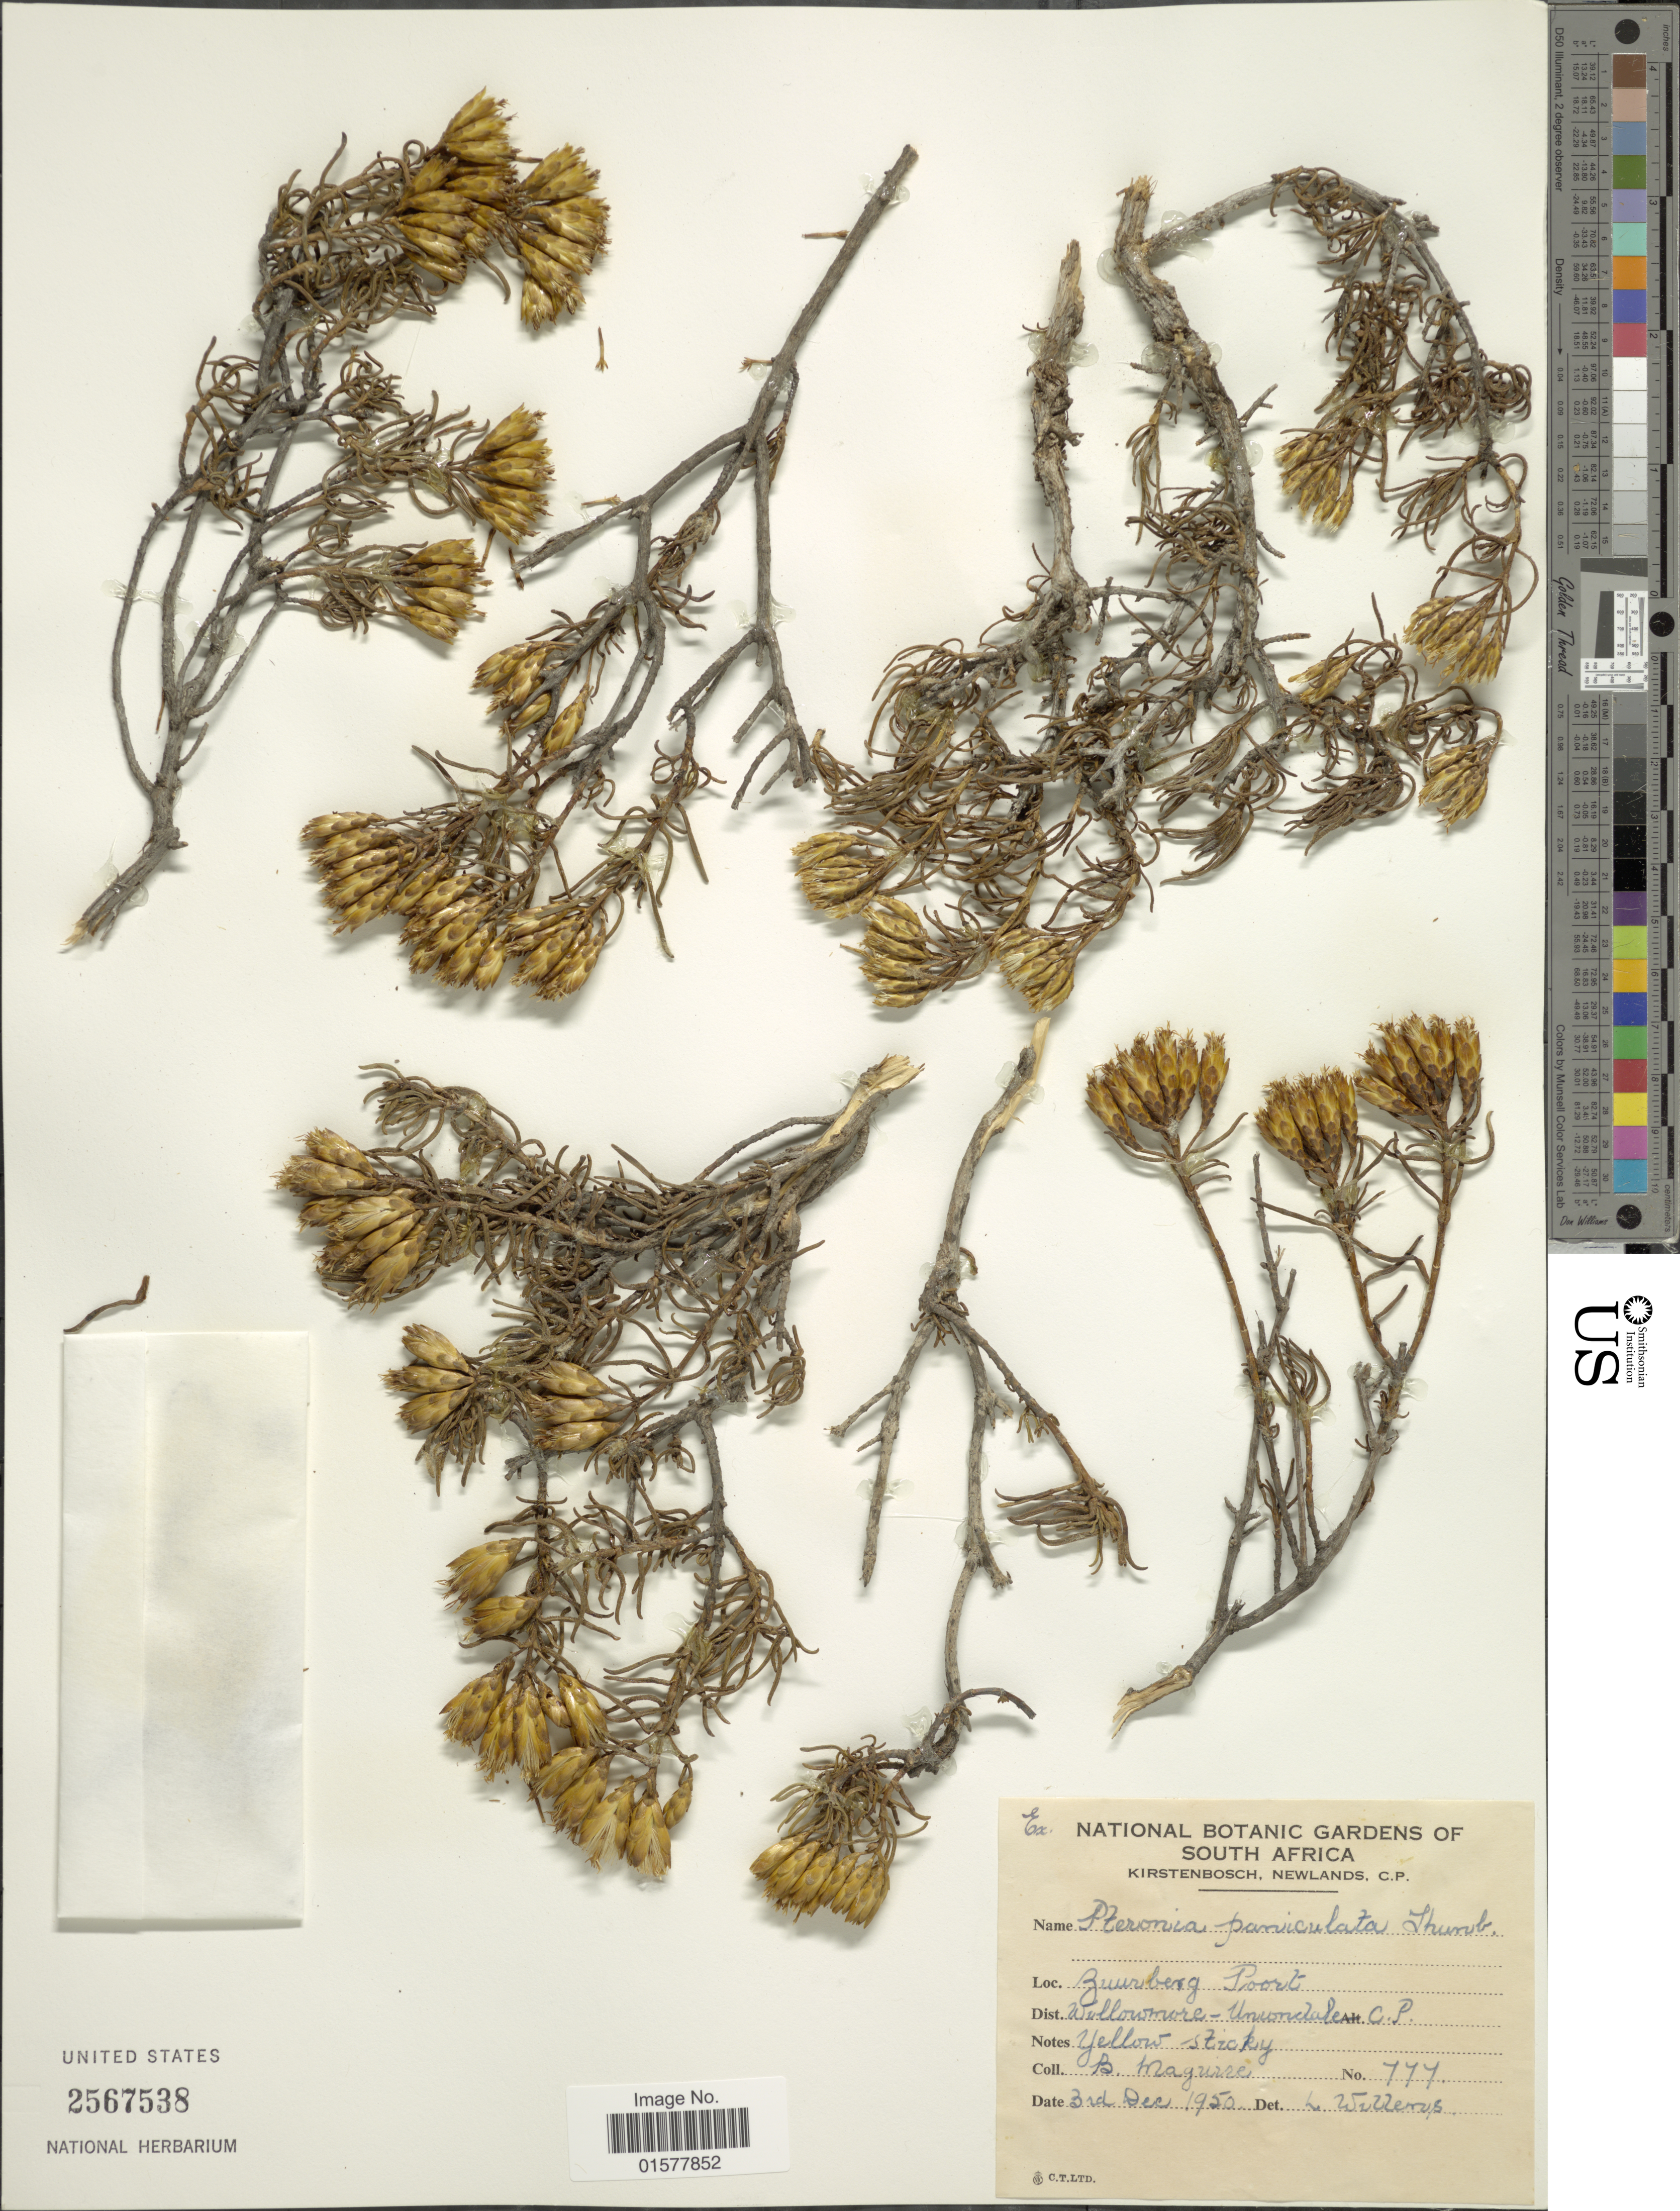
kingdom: Plantae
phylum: Tracheophyta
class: Magnoliopsida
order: Asterales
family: Asteraceae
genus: Pteronia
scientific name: Pteronia paniculata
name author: Thunb.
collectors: B. Maguire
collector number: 777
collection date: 1950-12-03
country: South Africa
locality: Kirstenbosch, Newlands C. P. Zuurberg Poort, Dist. Willowmore - Uniondale C. P.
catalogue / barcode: US 2567538